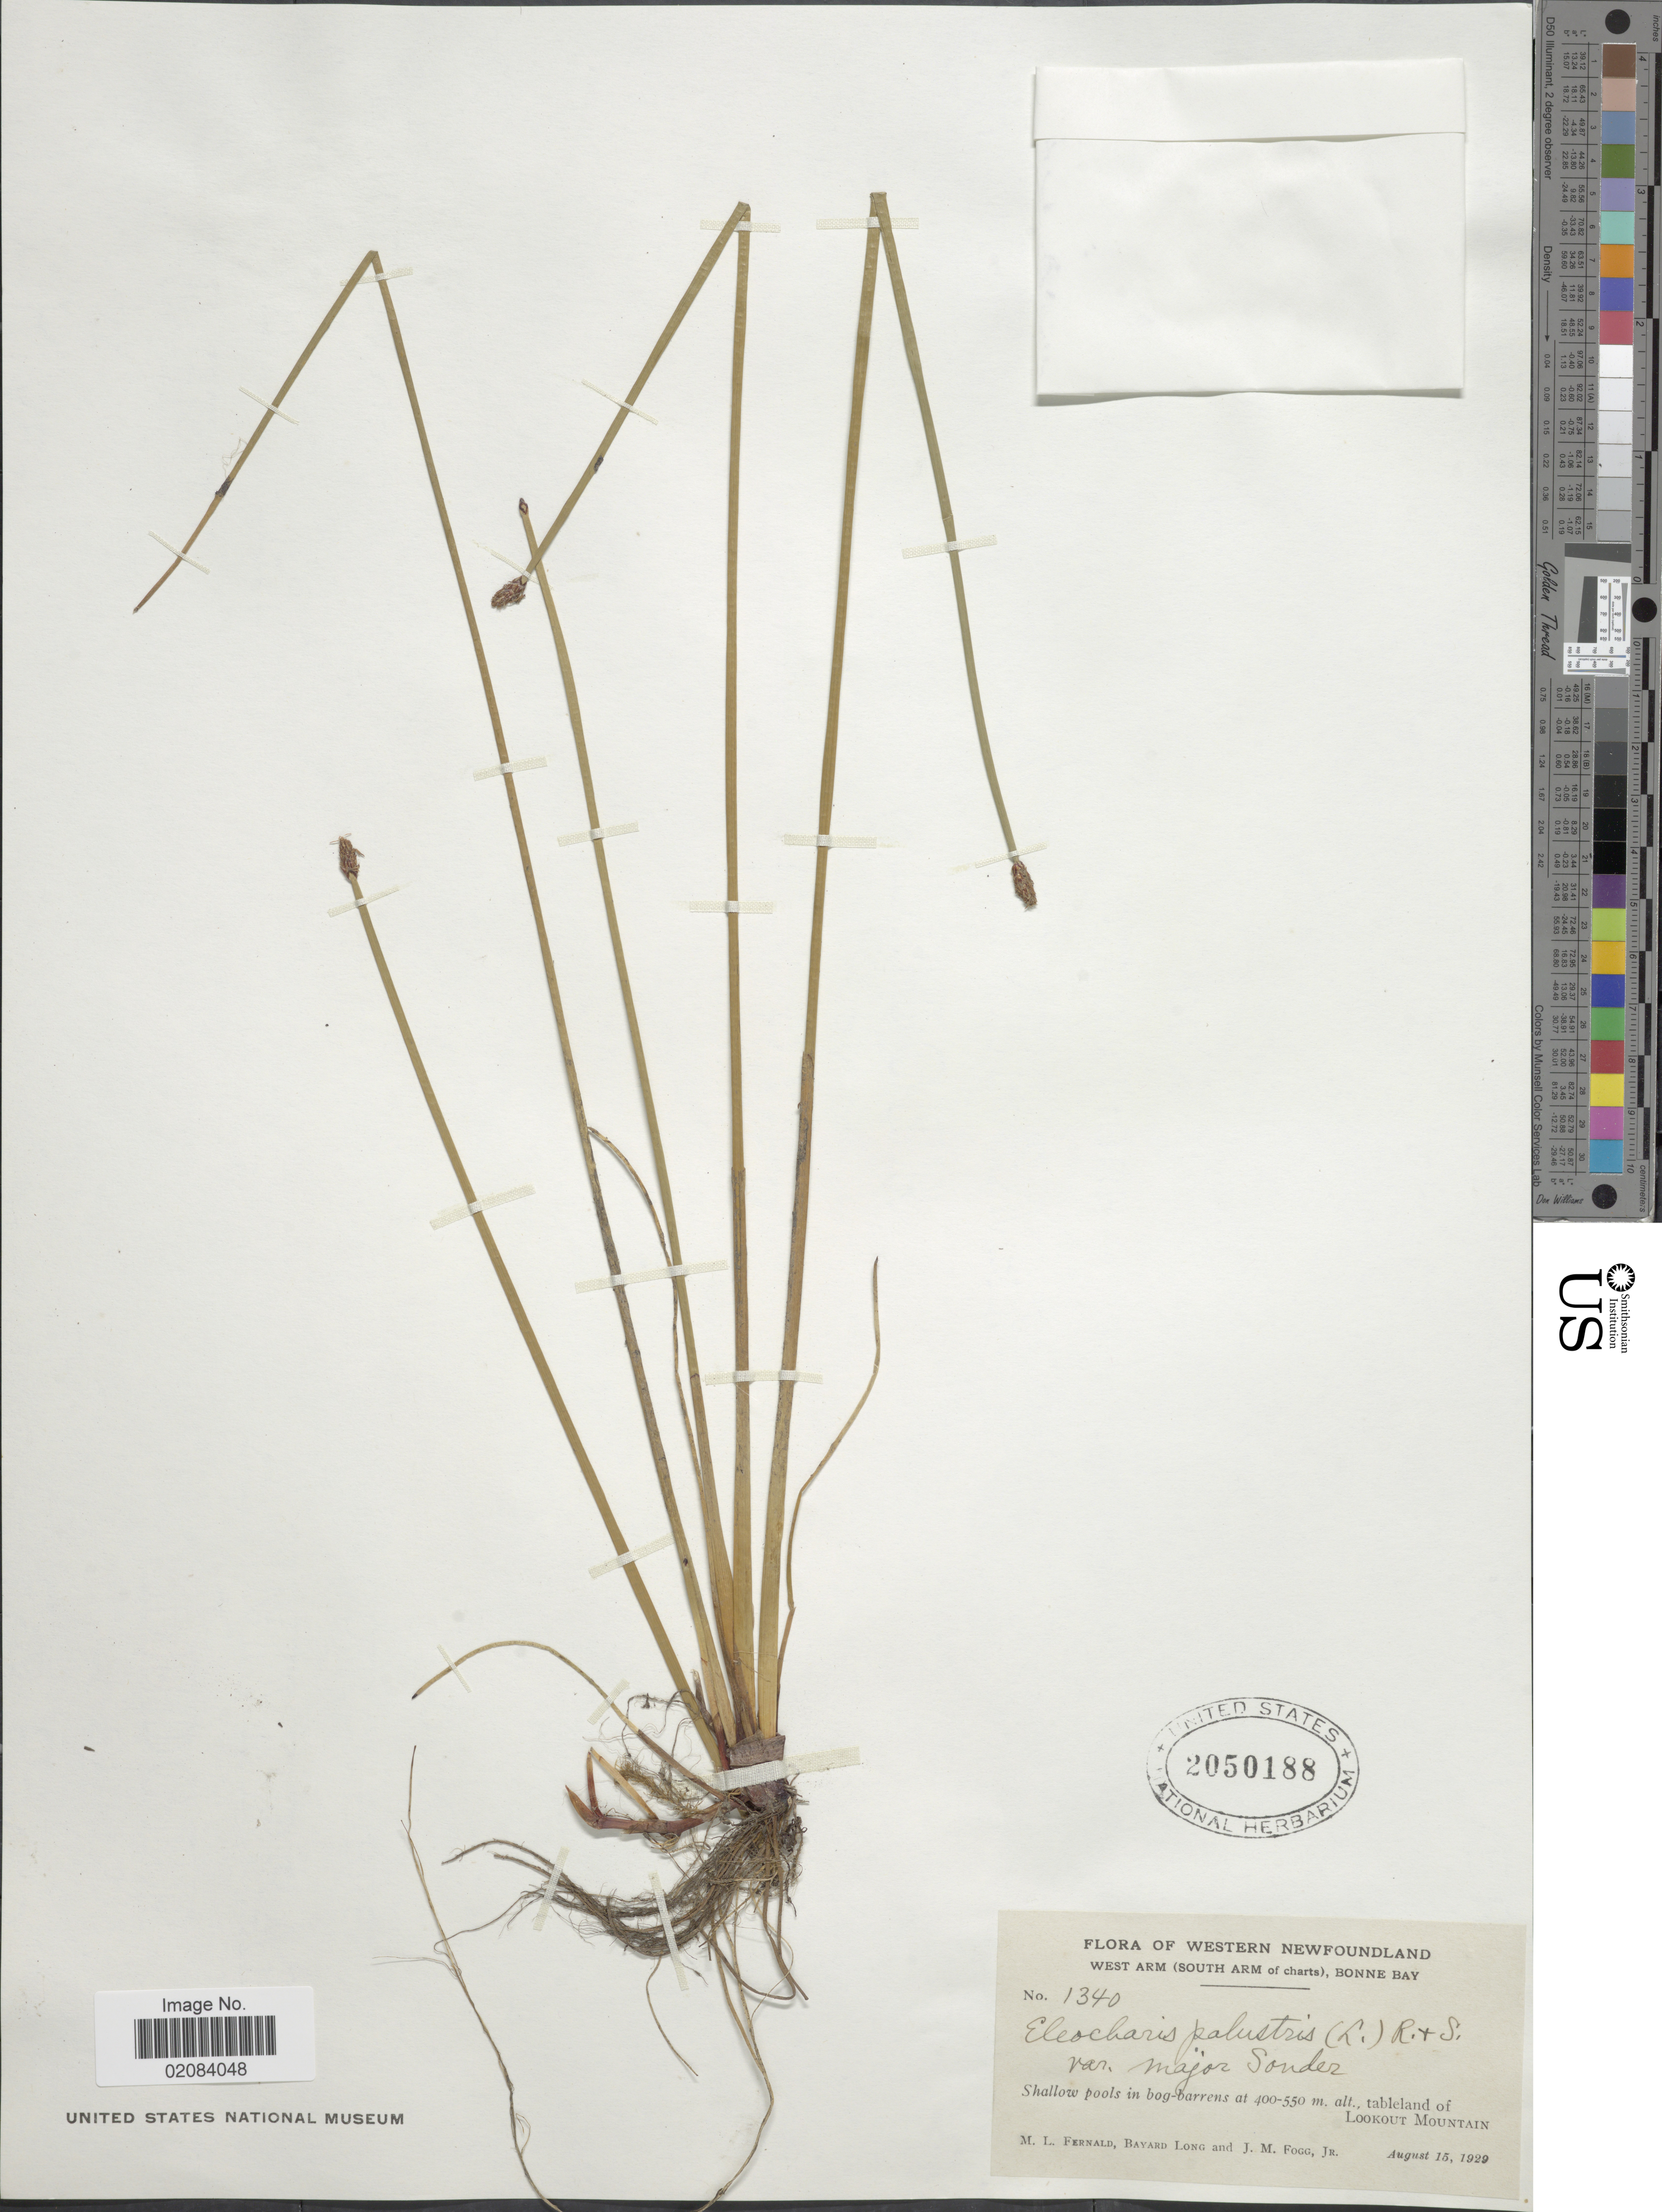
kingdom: Plantae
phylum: Tracheophyta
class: Liliopsida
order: Poales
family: Cyperaceae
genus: Eleocharis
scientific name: Eleocharis palustris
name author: (L.) Roem. & Schult.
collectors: M. L. Fernald, B. Long & J. Fogg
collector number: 1340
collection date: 1929-08-15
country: Canada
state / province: Newfoundland and Labrador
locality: Western Newfoundland, West Arm (South Arm of charts), Bonne Bay. Shallow pools in bog-barrens, Tableland of Lookout Mountain.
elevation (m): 400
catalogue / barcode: US 2050188